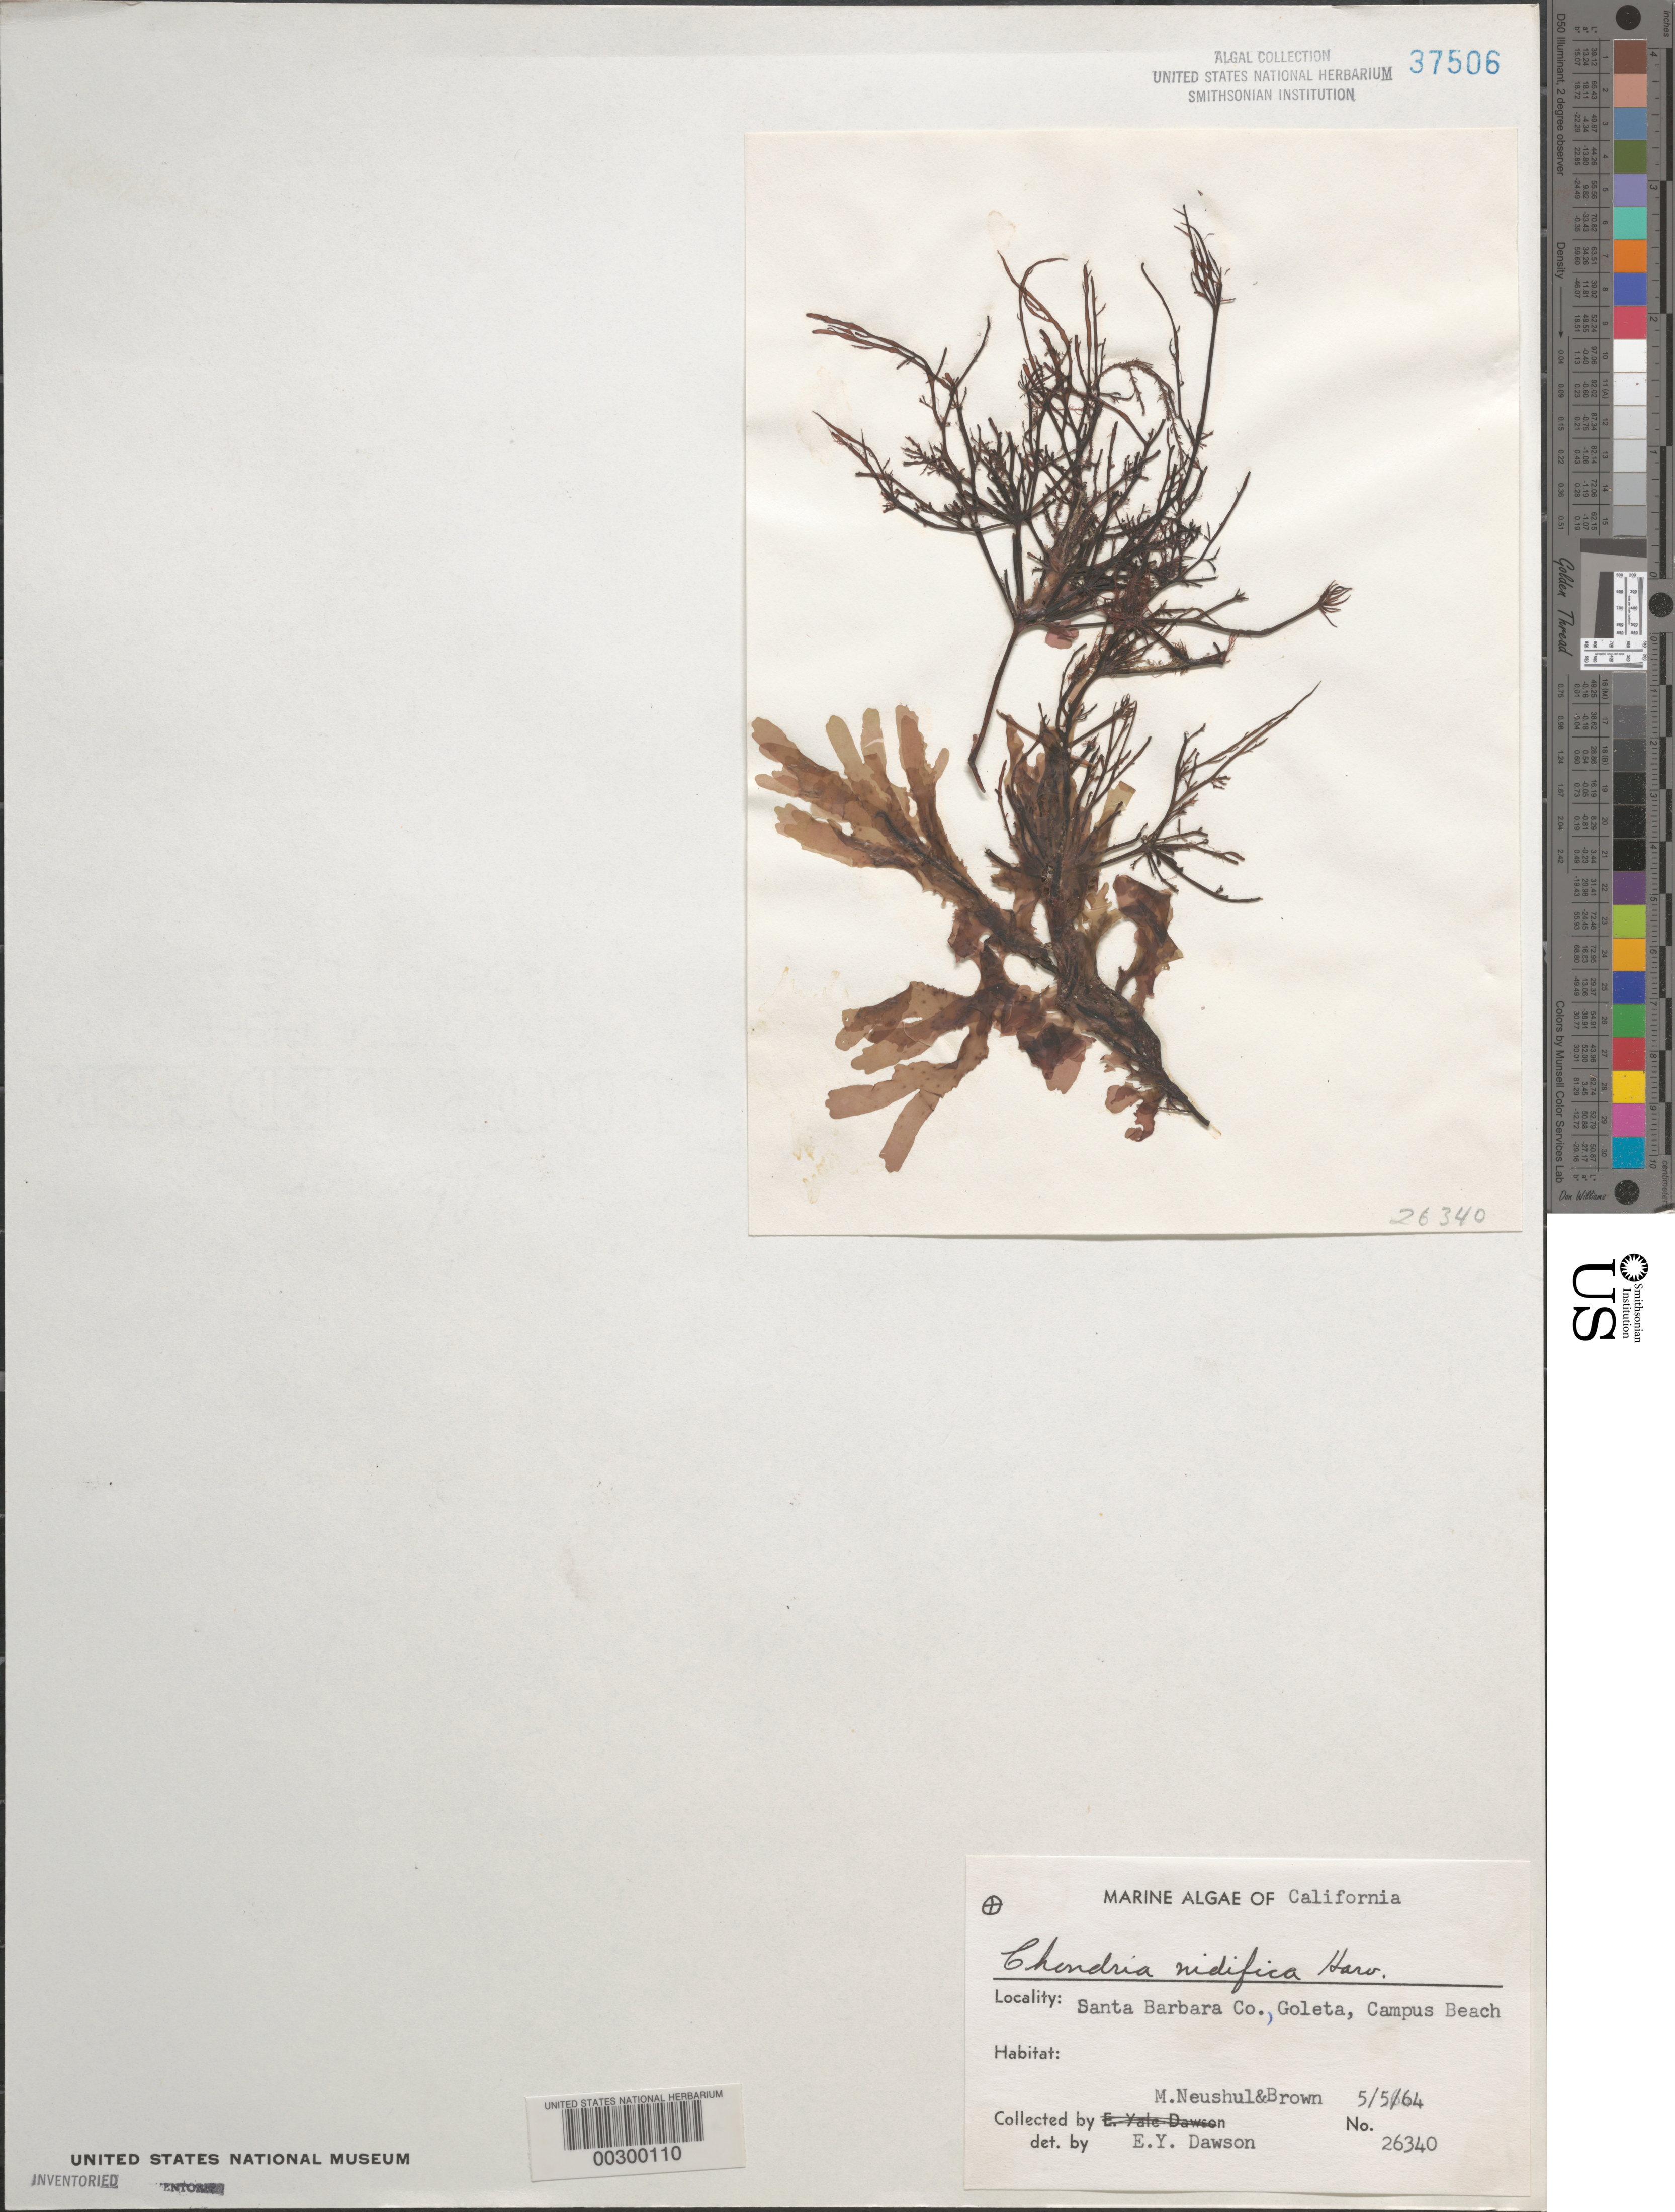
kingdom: Plantae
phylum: Rhodophyta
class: Florideophyceae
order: Ceramiales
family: Rhodomelaceae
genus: Neochondria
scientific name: Neochondria nidifica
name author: (Harvey) Sutti et al.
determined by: Algae name updating Project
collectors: M. Neushul & D. Brown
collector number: EYD 26340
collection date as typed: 05 May 1964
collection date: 1964-05-05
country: United States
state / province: California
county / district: Santa Barbara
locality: Campus Beach, Goleta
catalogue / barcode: US 37506